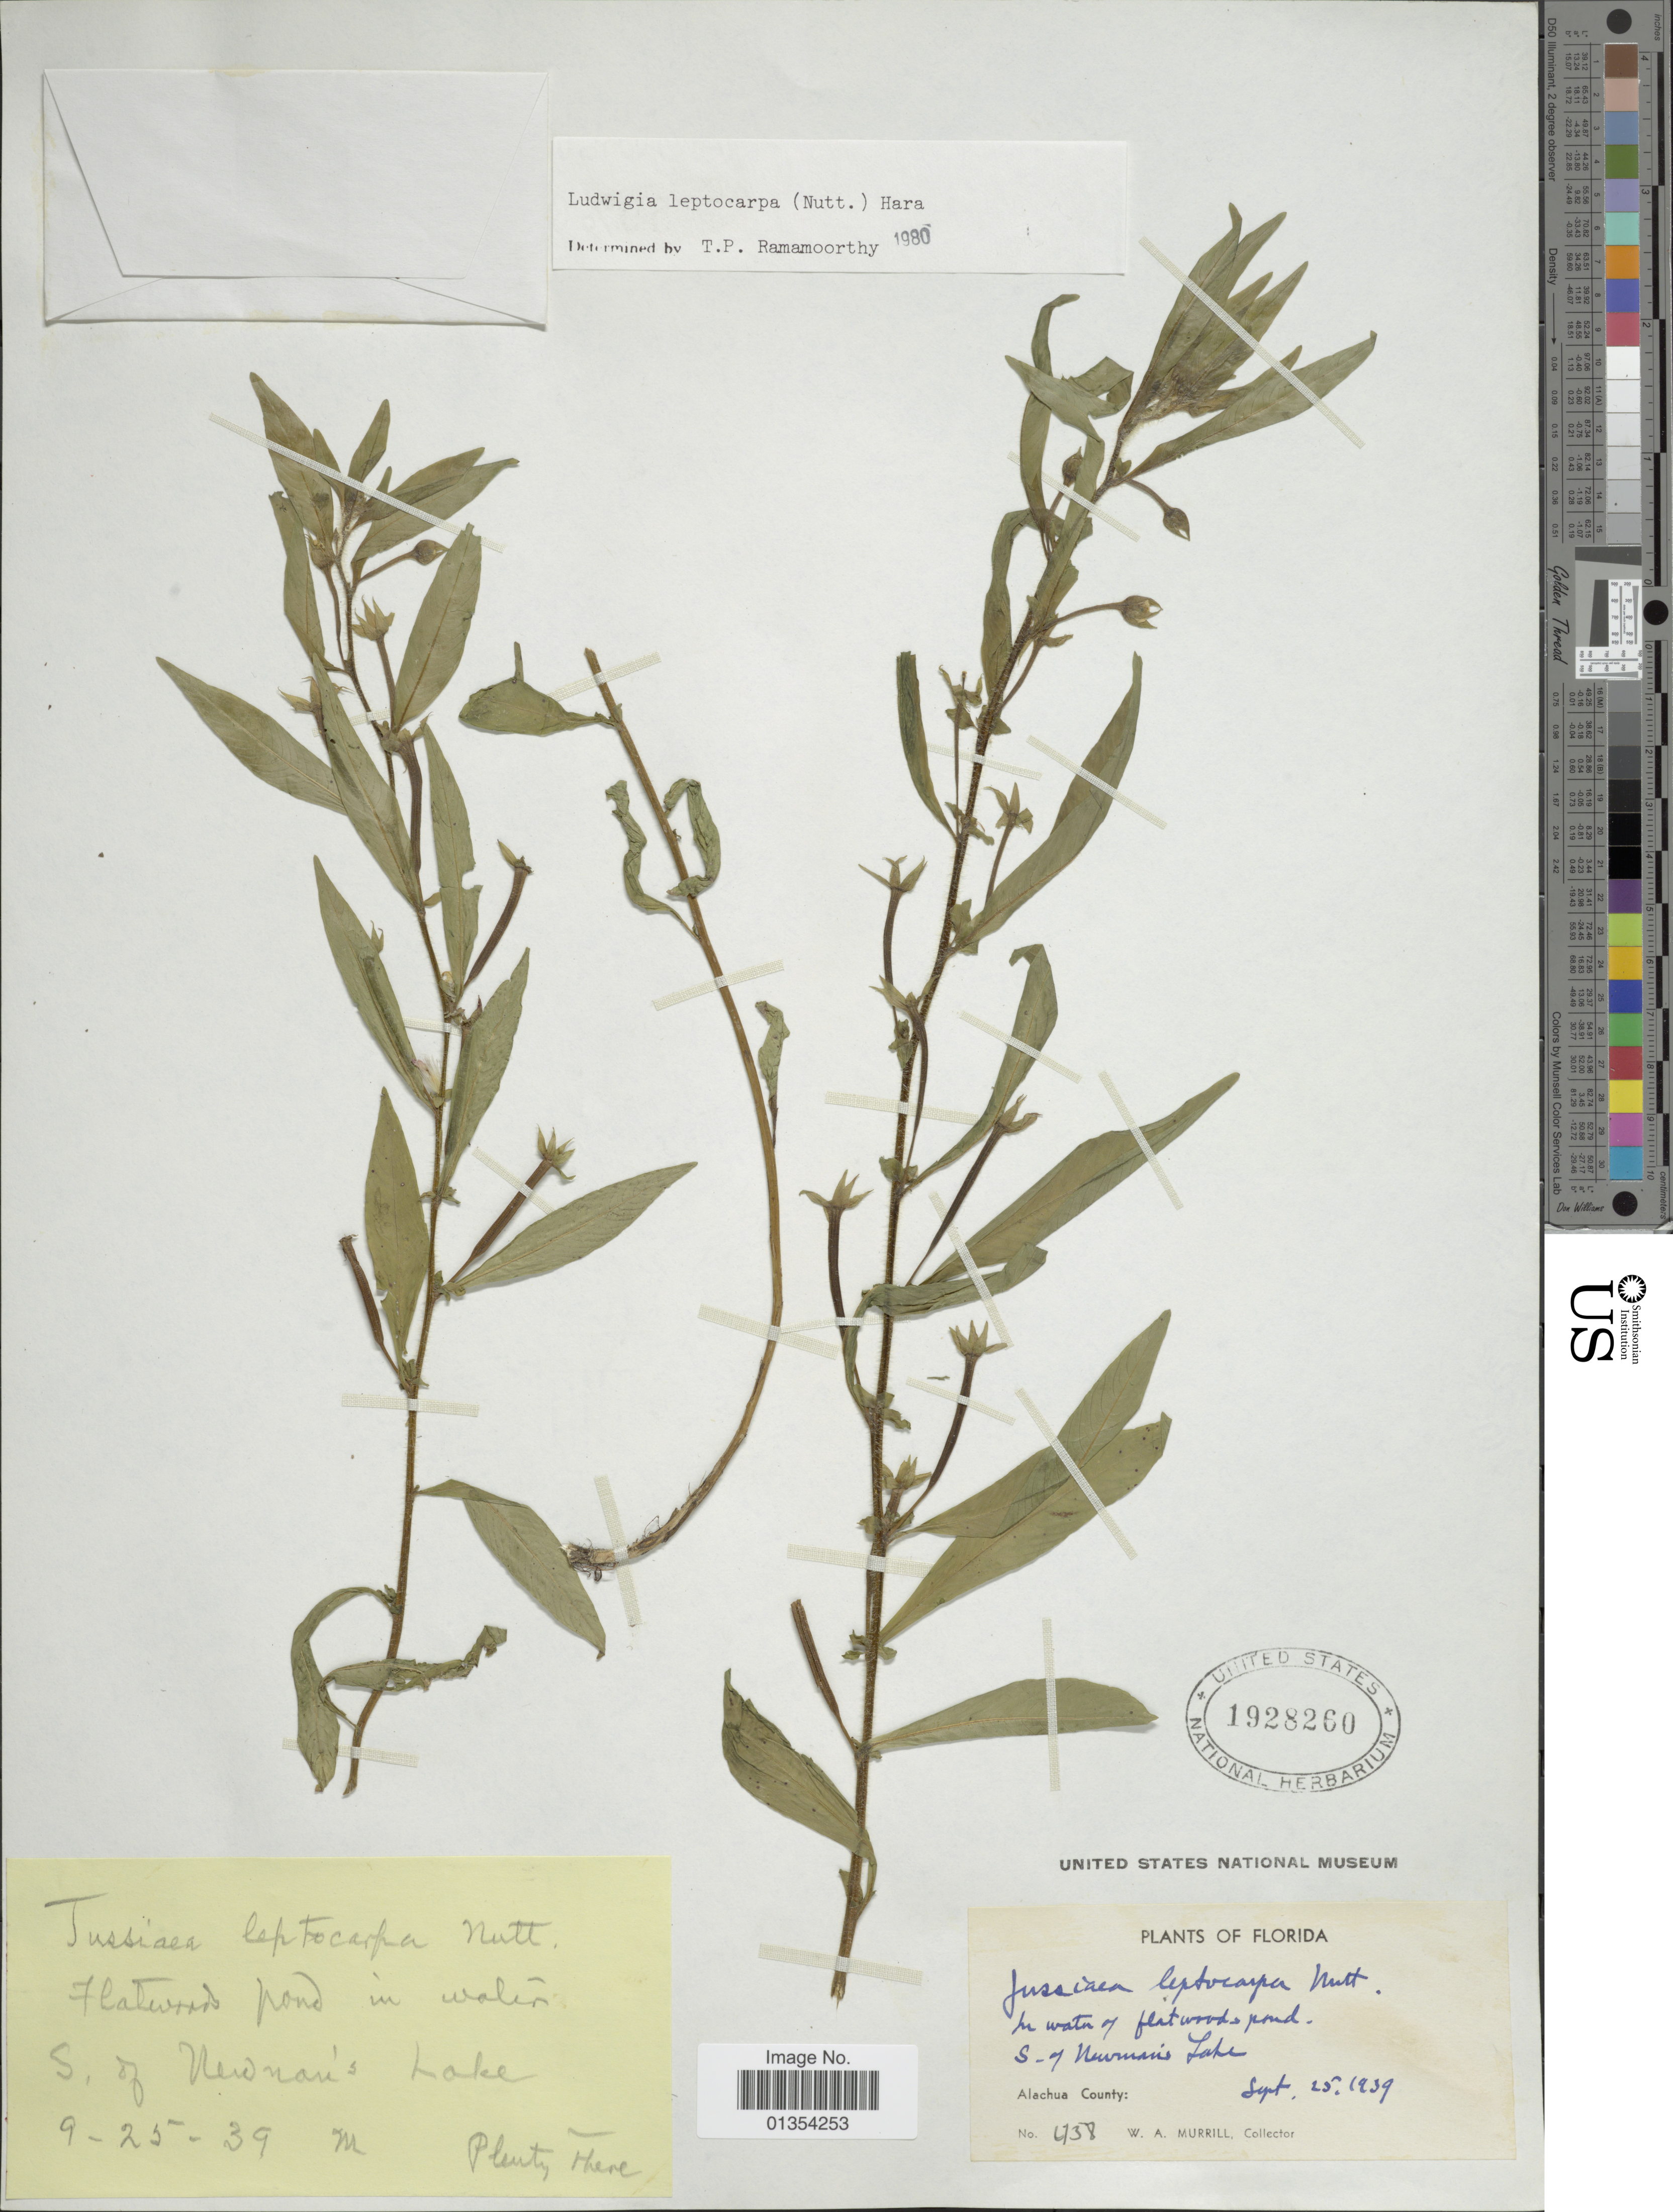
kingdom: Plantae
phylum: Tracheophyta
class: Magnoliopsida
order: Myrtales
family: Onagraceae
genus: Ludwigia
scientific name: Ludwigia leptocarpa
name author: (Nutt.) H. Hara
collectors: W. A. Murrill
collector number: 438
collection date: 1939-09-25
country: United States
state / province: Florida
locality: S. of Newmans Lake, Alachua County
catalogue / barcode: US 1928260